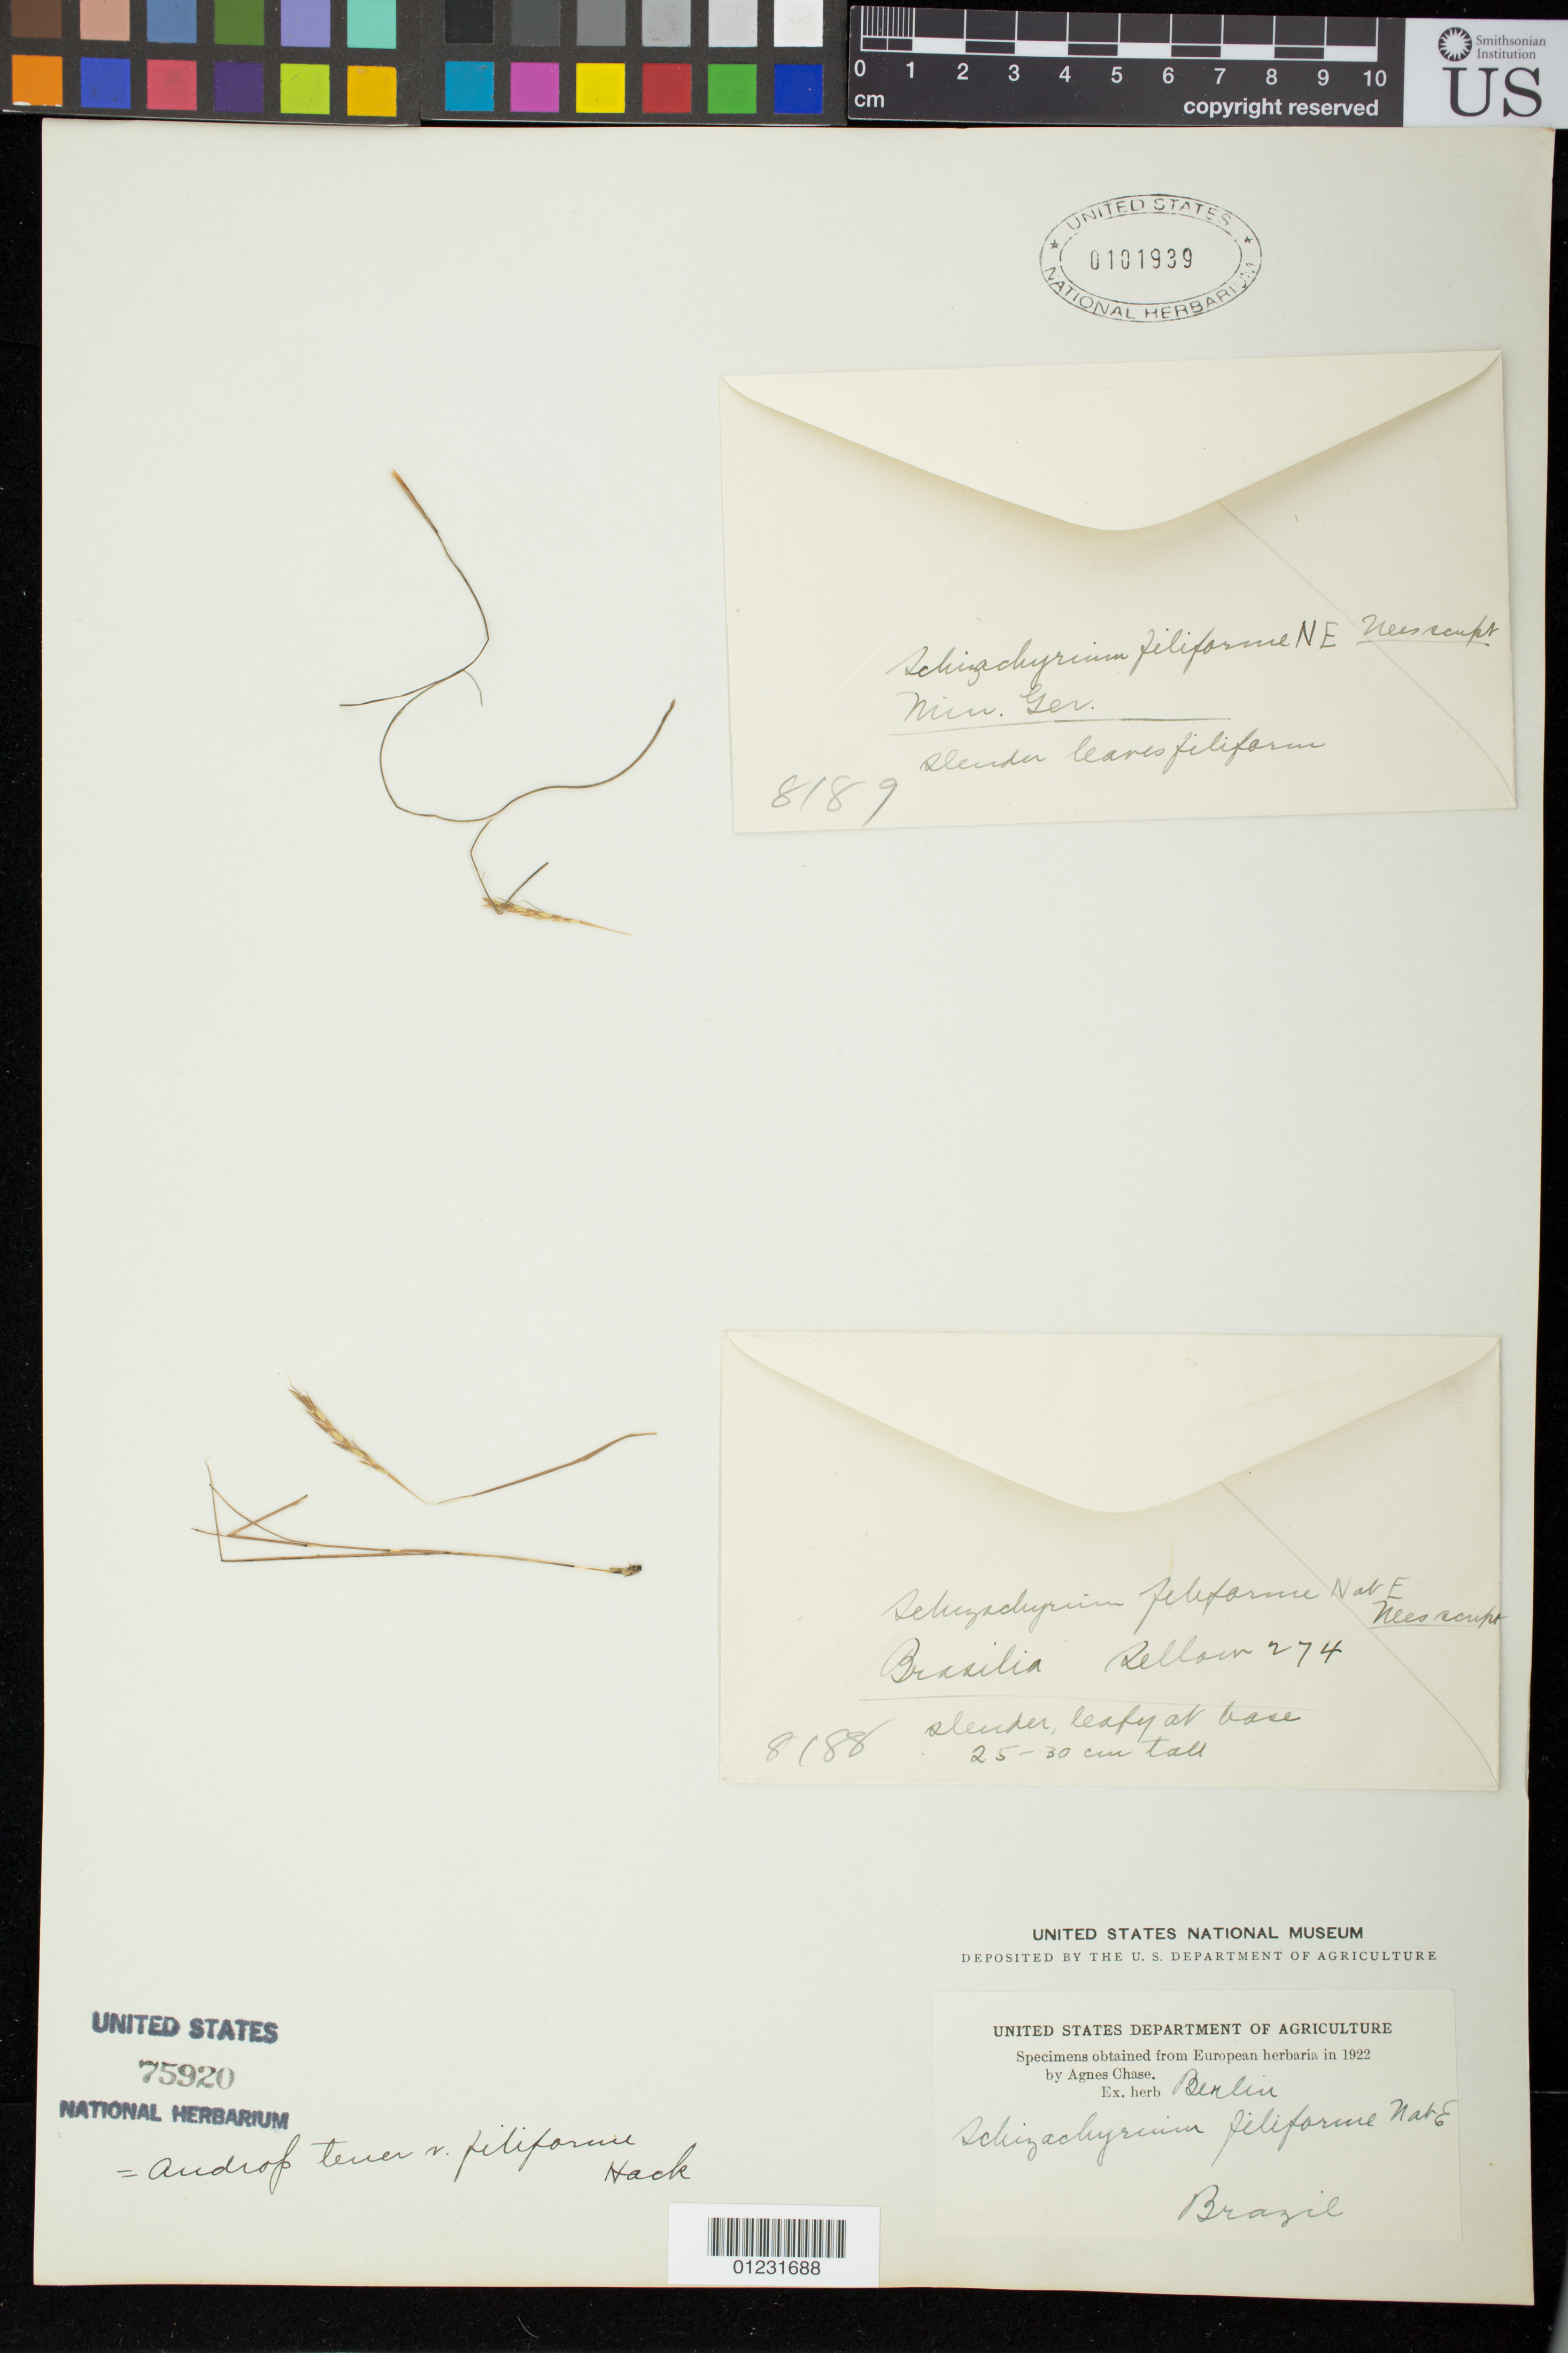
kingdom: Plantae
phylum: Tracheophyta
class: Liliopsida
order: Poales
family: Poaceae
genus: Schizachyrium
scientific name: Schizachyrium filiforme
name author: Nees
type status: Type Collection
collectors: F. Sellow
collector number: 274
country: Brazil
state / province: Minas Gerais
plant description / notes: Fragmentary material of type specimen ex herb. Berlin.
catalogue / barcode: US 75920